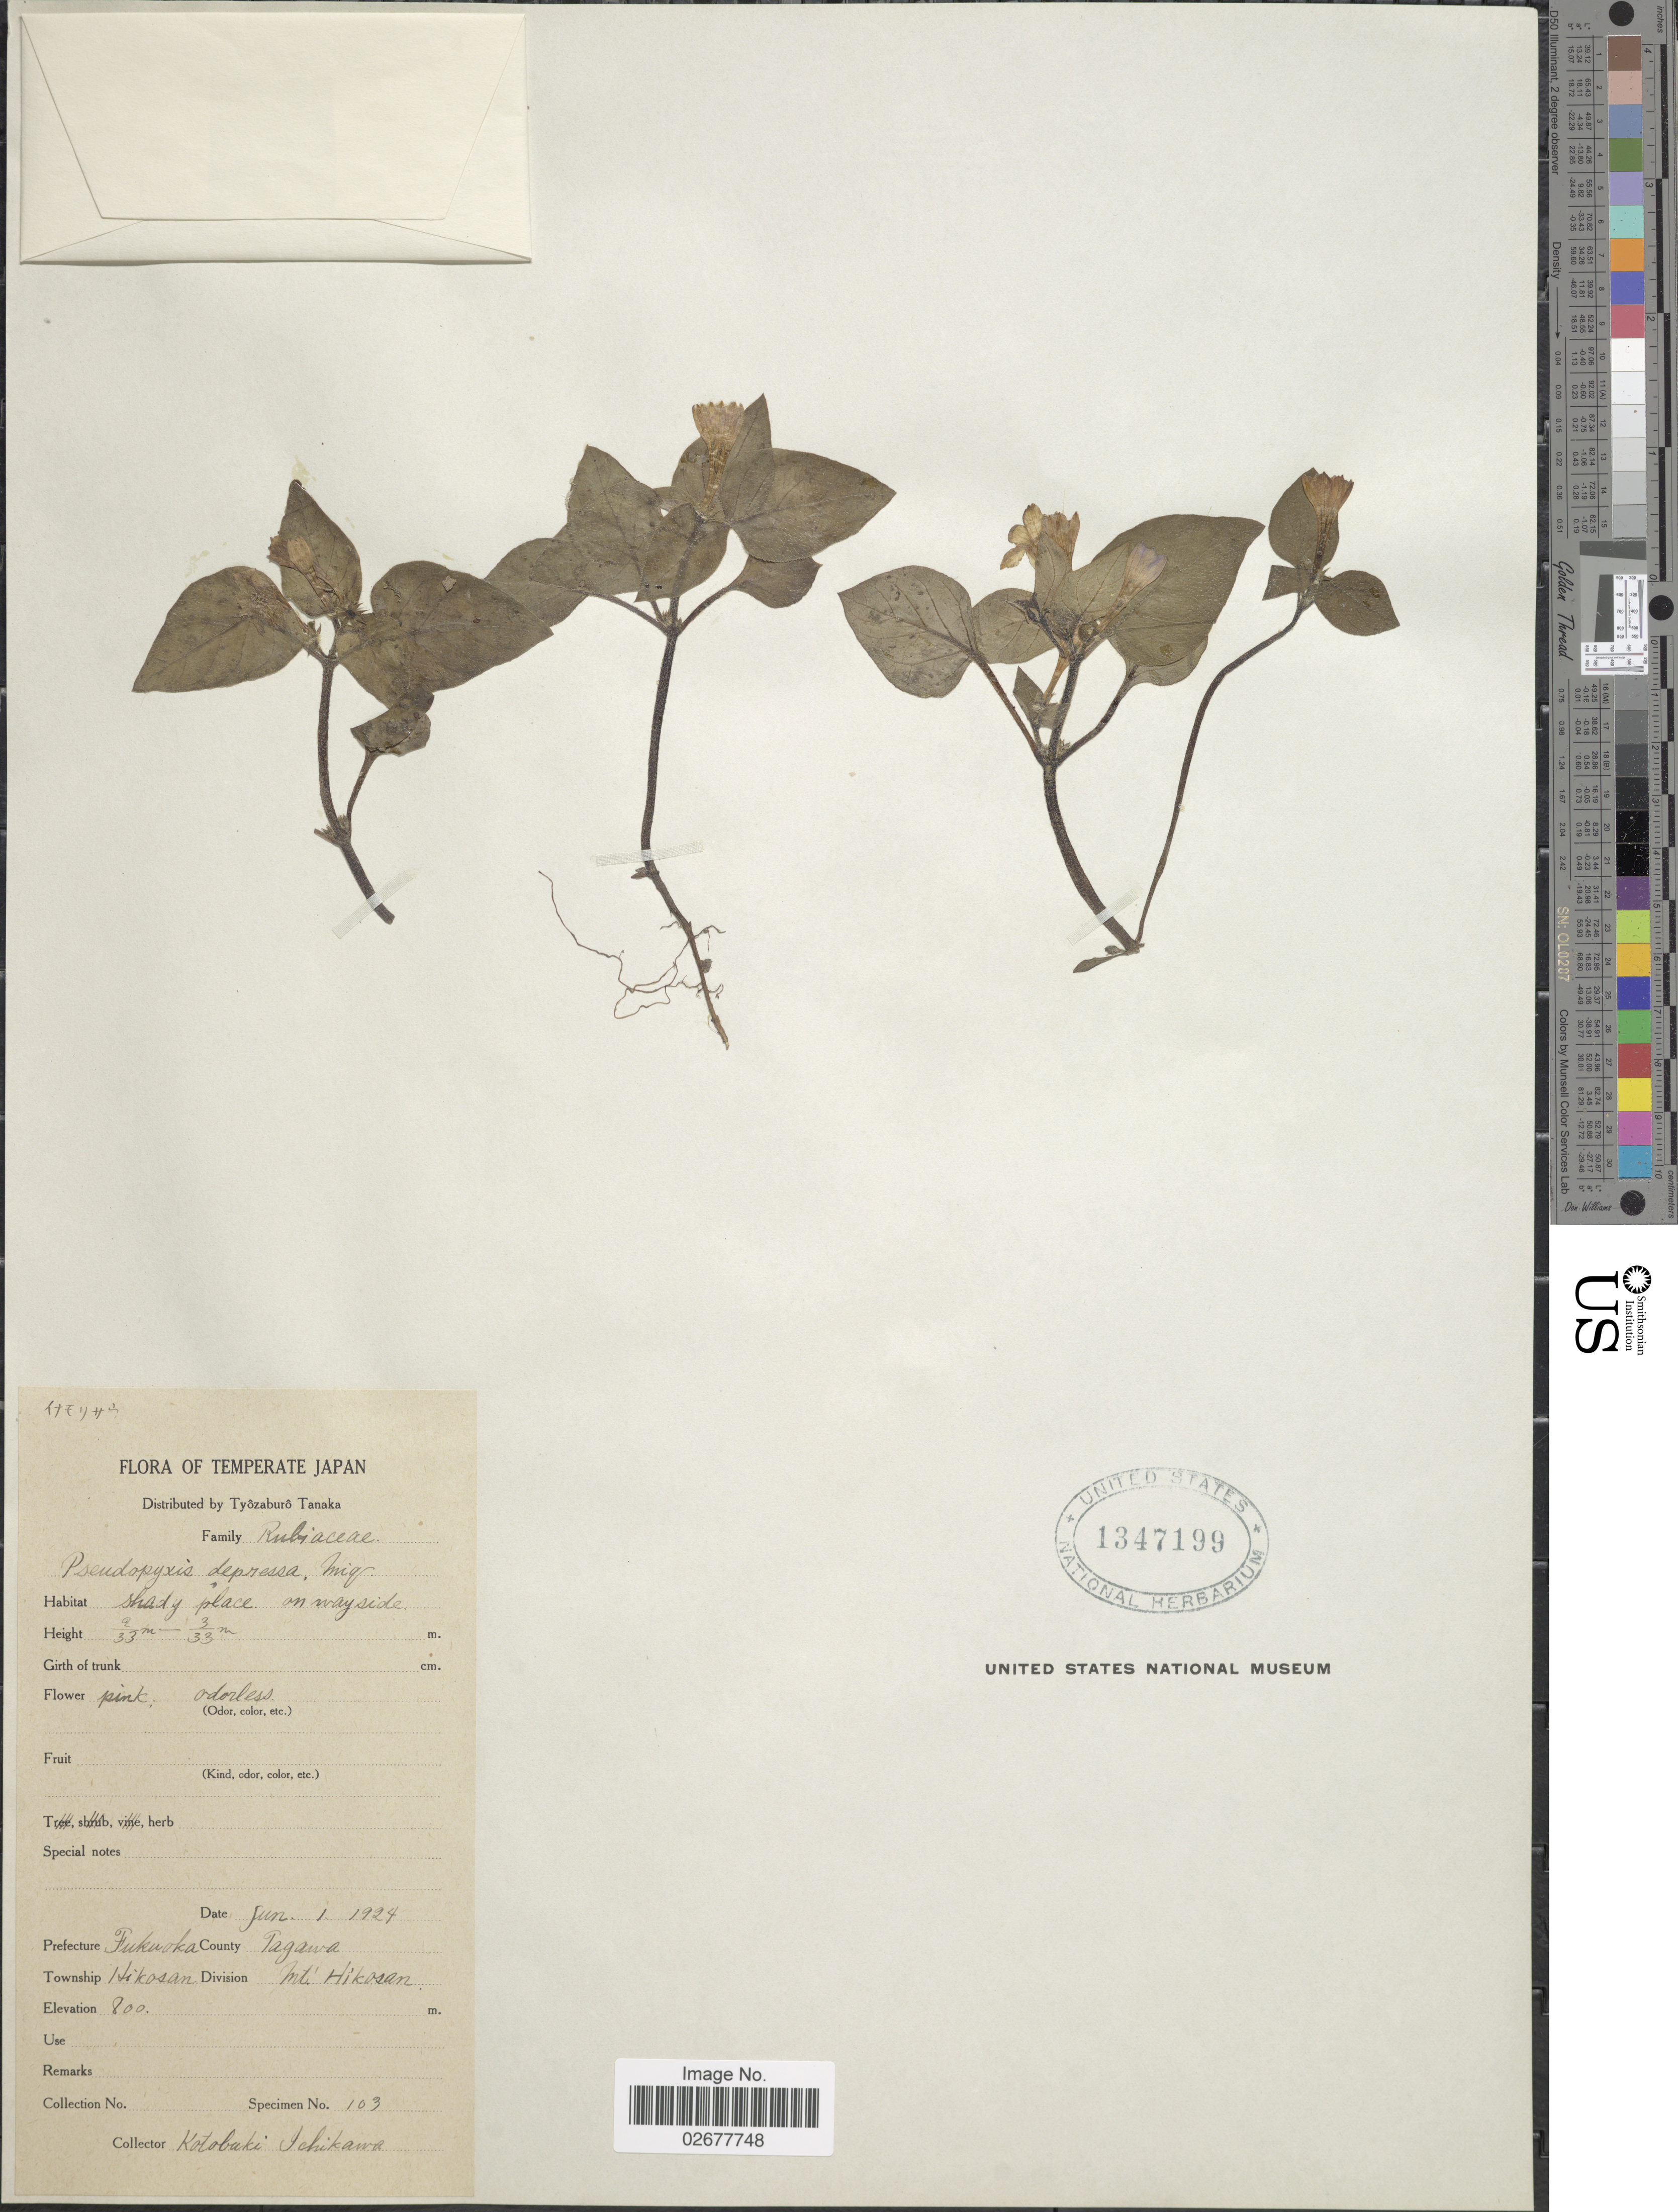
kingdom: Plantae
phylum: Tracheophyta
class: Magnoliopsida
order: Gentianales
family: Rubiaceae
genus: Pseudopyxis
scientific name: Pseudopyxis depressa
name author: Miq.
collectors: K. Ichikawa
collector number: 103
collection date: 1924-06-01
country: Japan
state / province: Hukuoka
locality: Temperate Japan. Prefecture: Fukuoka. County: Tagawa. Township: Hikosan. Division: Mt. Hikosan.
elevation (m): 800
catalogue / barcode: US 1347199